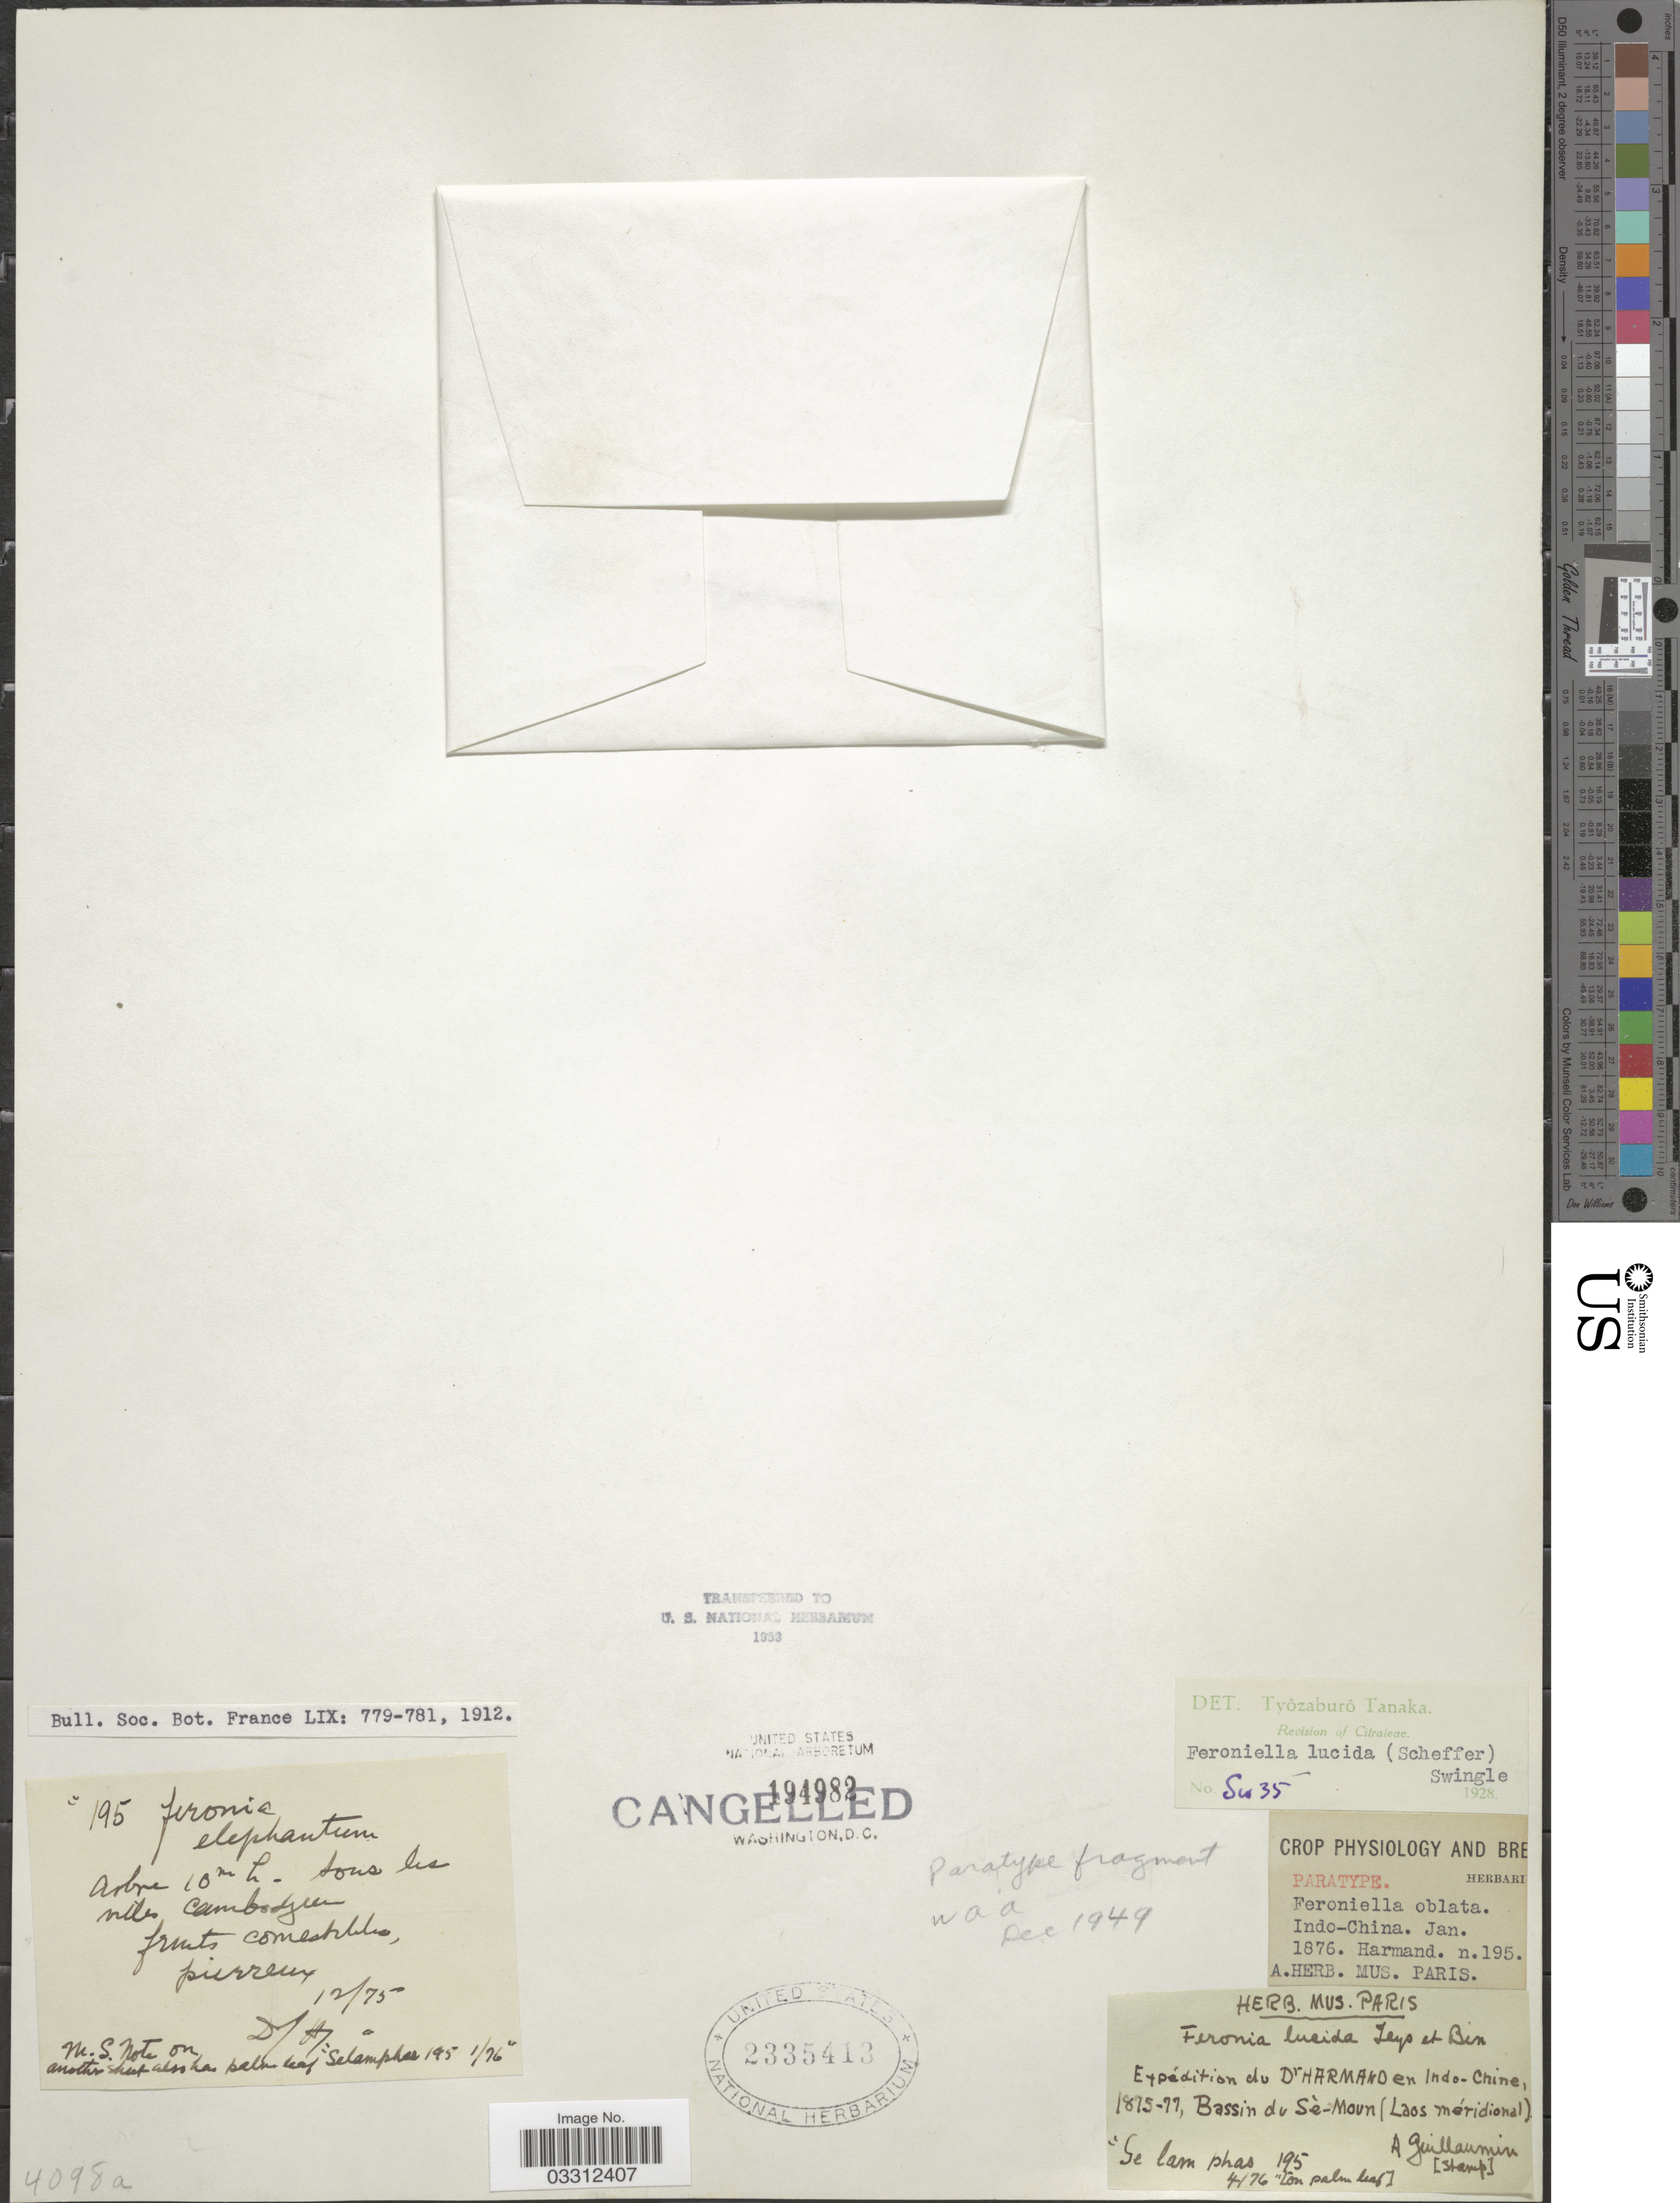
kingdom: Plantae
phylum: Tracheophyta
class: Magnoliopsida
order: Sapindales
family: Rutaceae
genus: Feroniella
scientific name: Feroniella oblata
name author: Swingle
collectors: Harmand, --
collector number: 195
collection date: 1876-01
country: Laos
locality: Indo-China. Bassin du Sè-Moun (Laos méridional).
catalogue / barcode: US 2335413